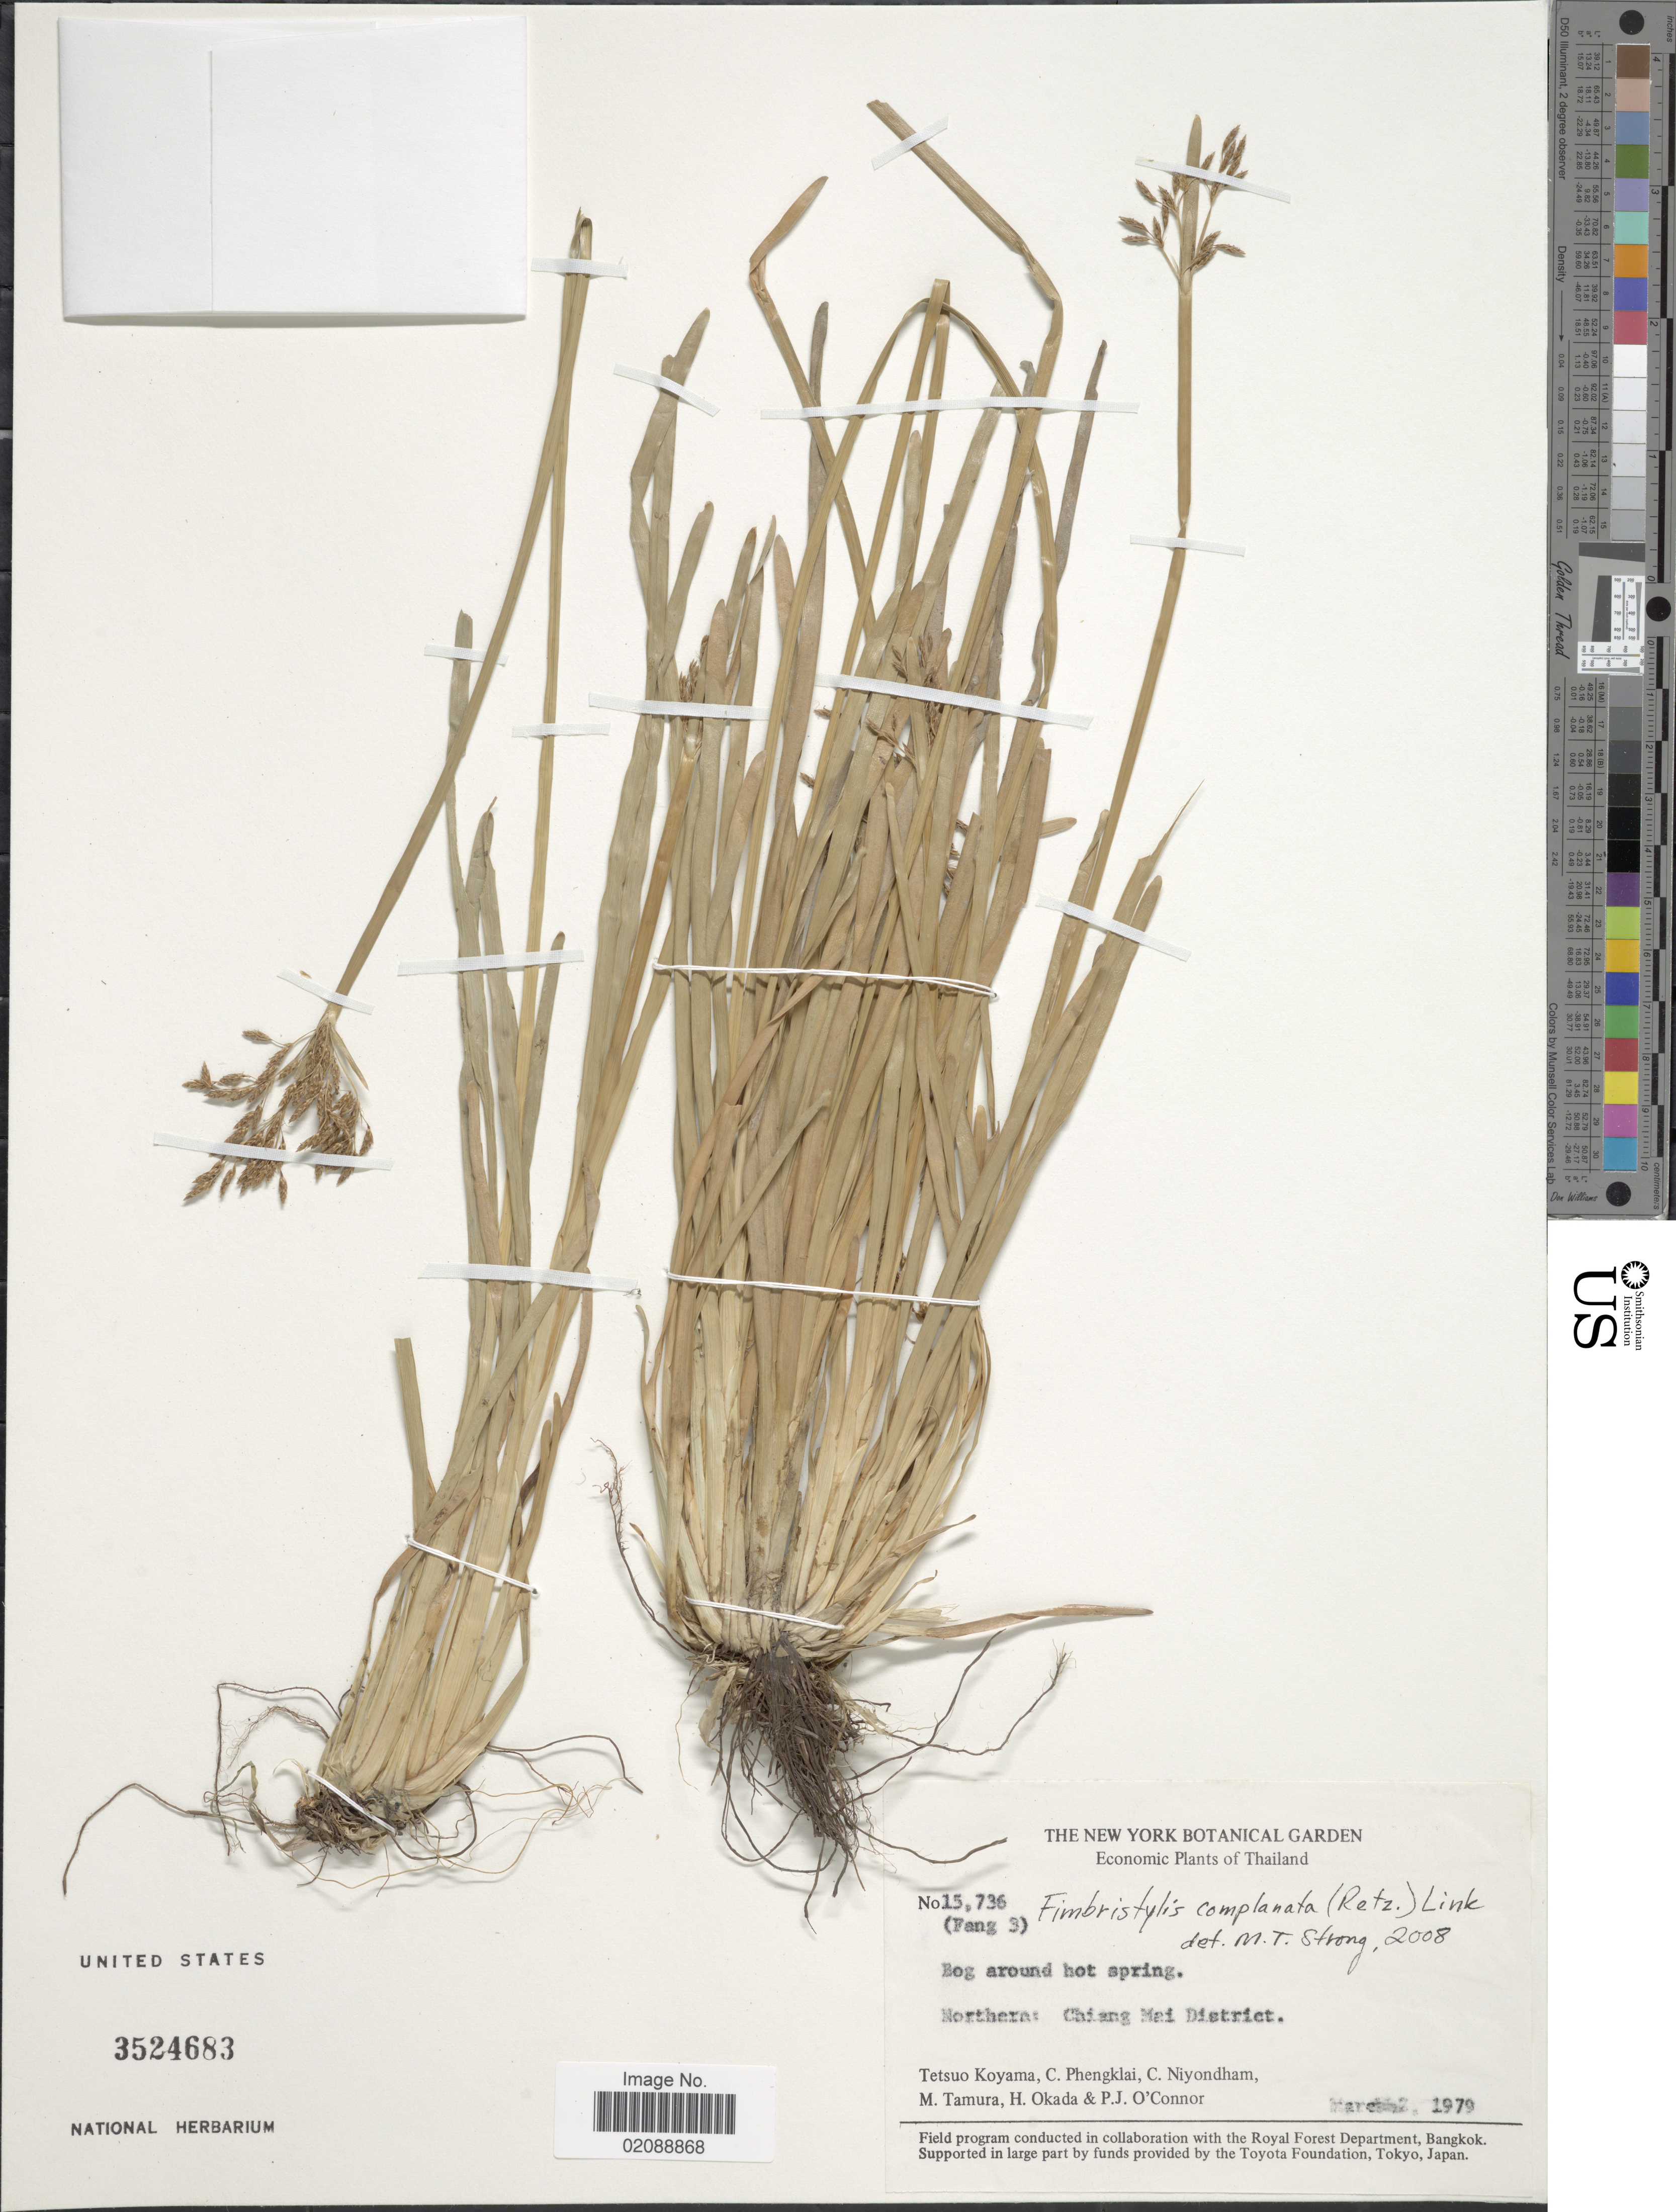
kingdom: Plantae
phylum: Tracheophyta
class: Liliopsida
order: Poales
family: Cyperaceae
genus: Fimbristylis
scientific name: Fimbristylis complanata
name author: (Retz.) Link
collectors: T. Koyama, C. Phengklai, C. Niyondham, M. Tamura & et al.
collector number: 15736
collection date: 1979-03-02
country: Thailand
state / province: Chiang Mai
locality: Northern, bog around hot spring.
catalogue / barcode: US 3524683